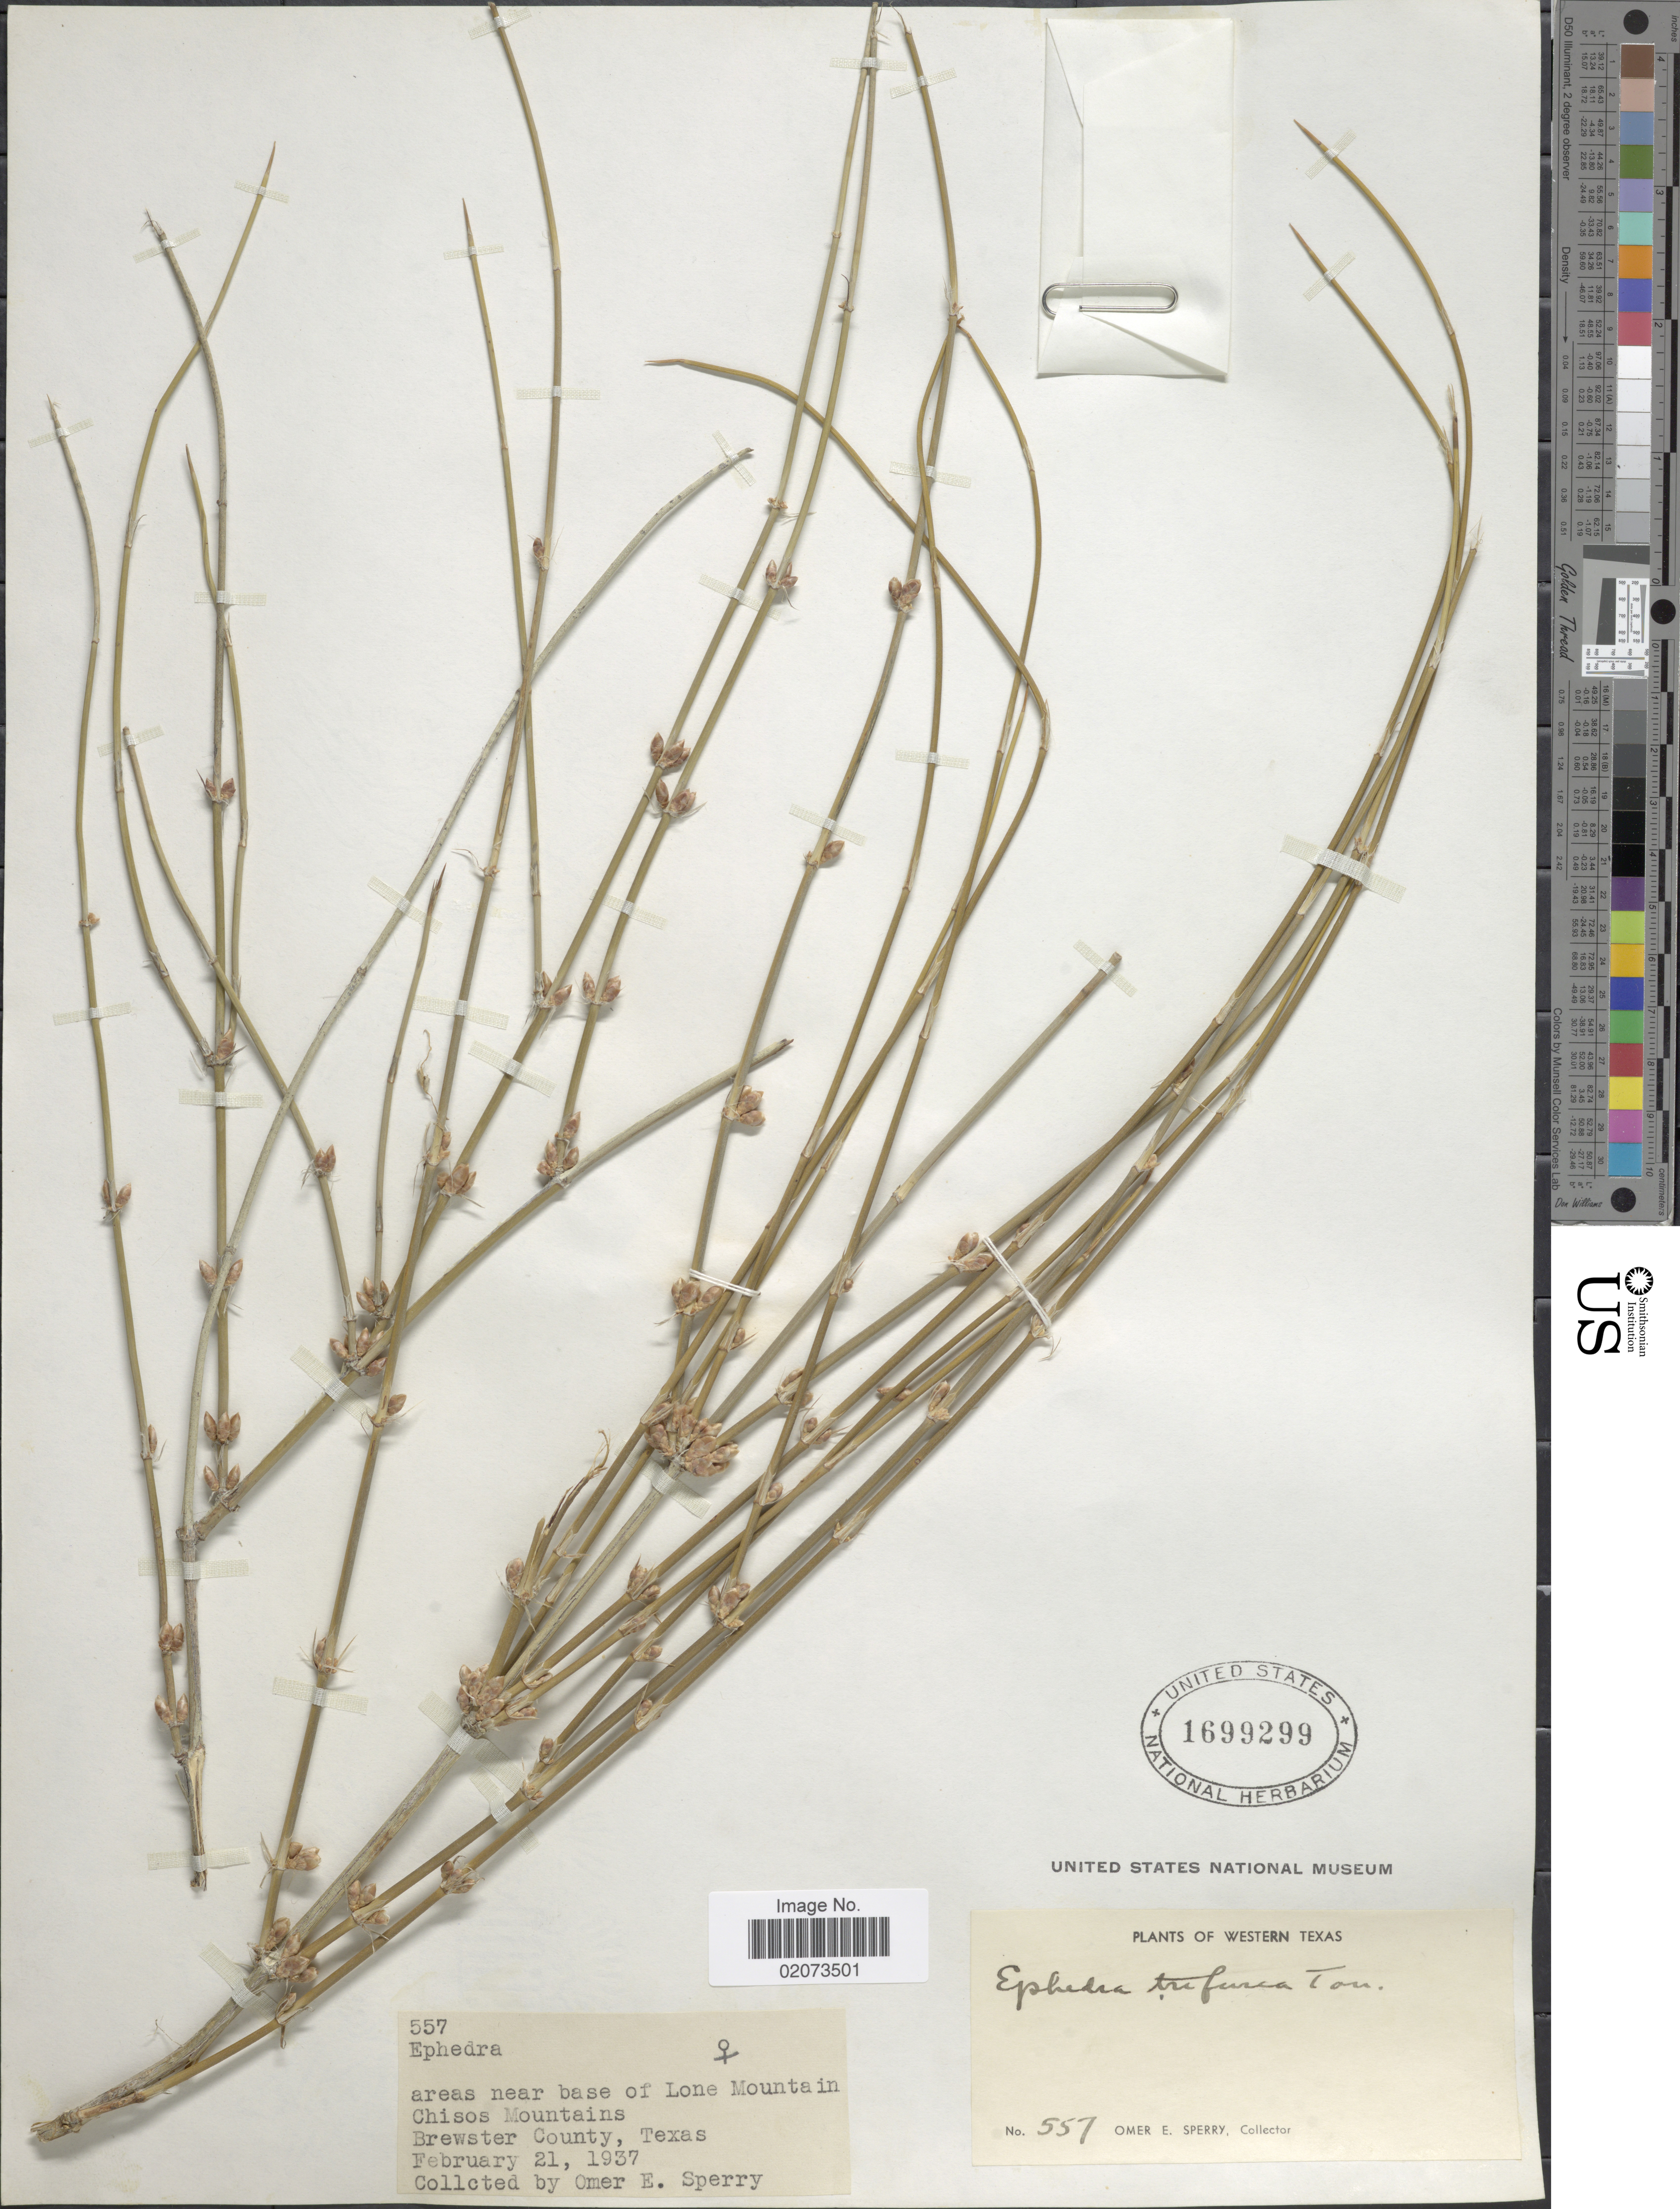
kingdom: Plantae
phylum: Tracheophyta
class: Gnetopsida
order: Ephedrales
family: Ephedraceae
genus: Ephedra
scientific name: Ephedra trifurca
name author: Torr. ex S. Watson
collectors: O. E. Sperry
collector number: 557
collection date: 1937-02-21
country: United States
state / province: Texas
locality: Western Texas, areas near base of Lone Mountain, Chisos Mountains, Brewster County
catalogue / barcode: US 1699299